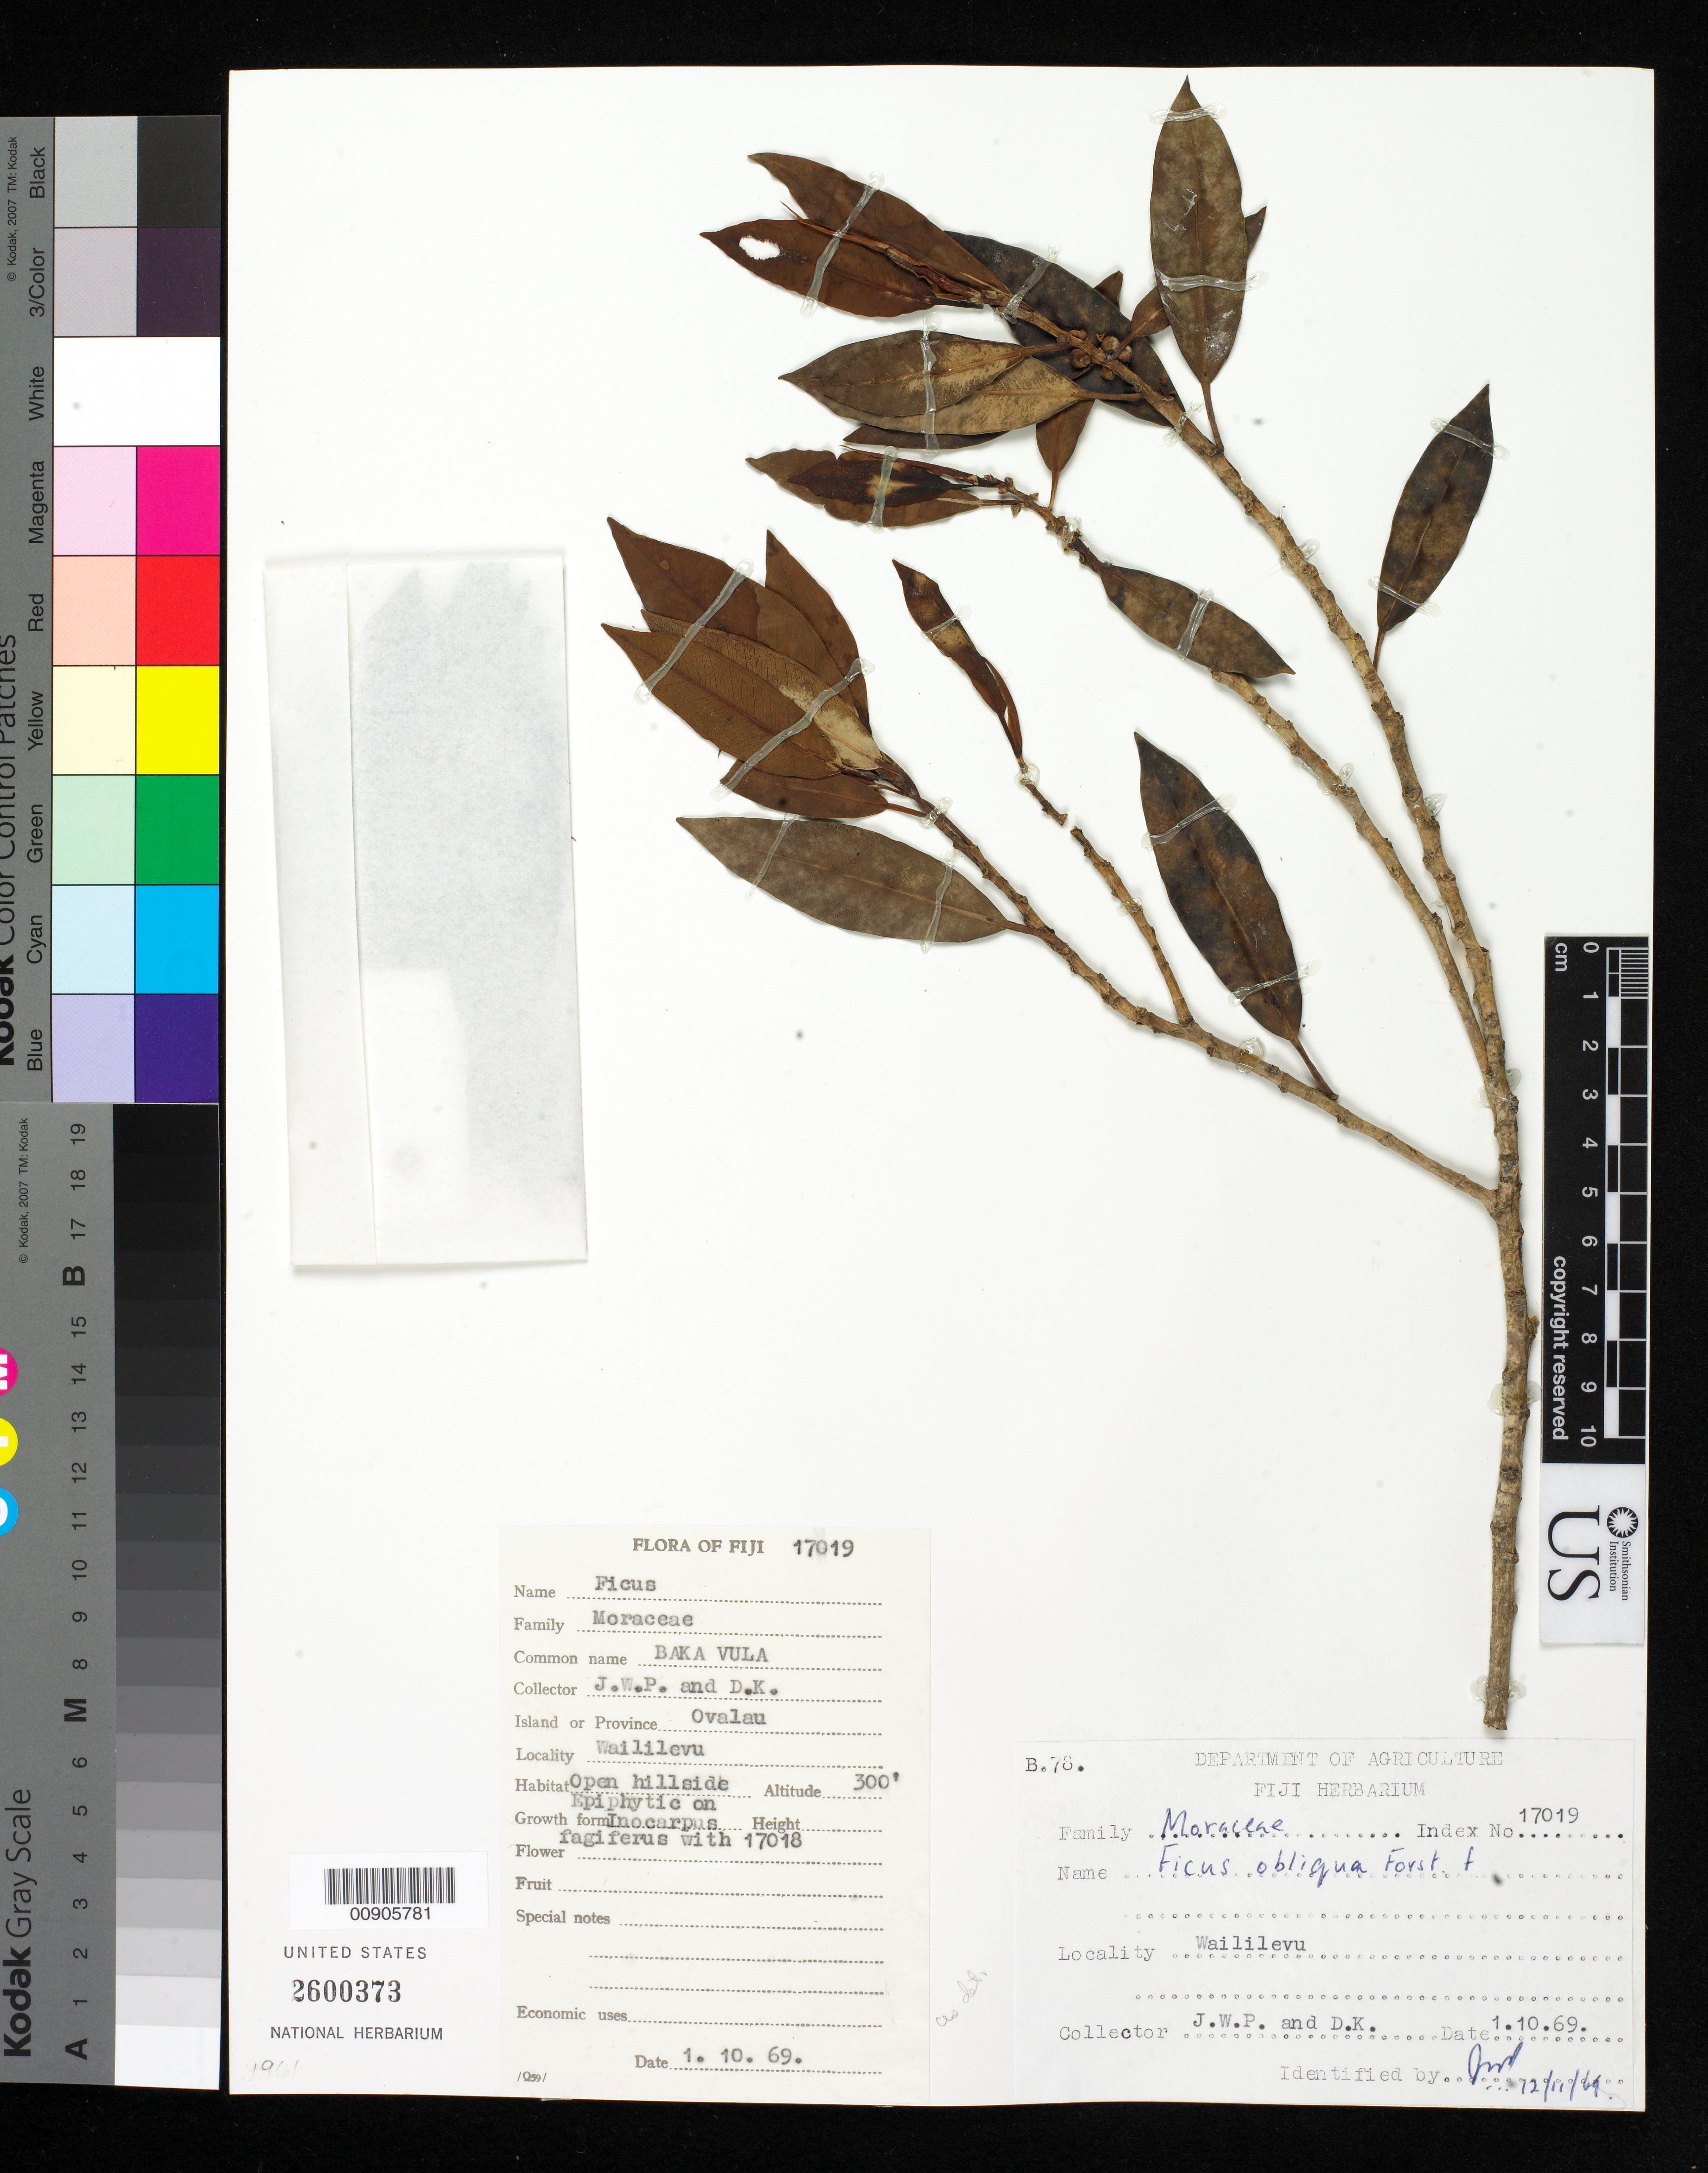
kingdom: Plantae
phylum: Tracheophyta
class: Magnoliopsida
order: Rosales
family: Moraceae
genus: Ficus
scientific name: Ficus obliqua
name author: G. Forst.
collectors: J. Parham & K. D.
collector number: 17019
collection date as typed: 10 Jan 1969 or 01 Oct 1969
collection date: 1969-01-10 or 1969-10-01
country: Fiji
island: Ovalau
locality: Waililevu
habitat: open hillside; epiphytic on Inocaarpus fagiferus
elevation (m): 91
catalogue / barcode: US 2600373